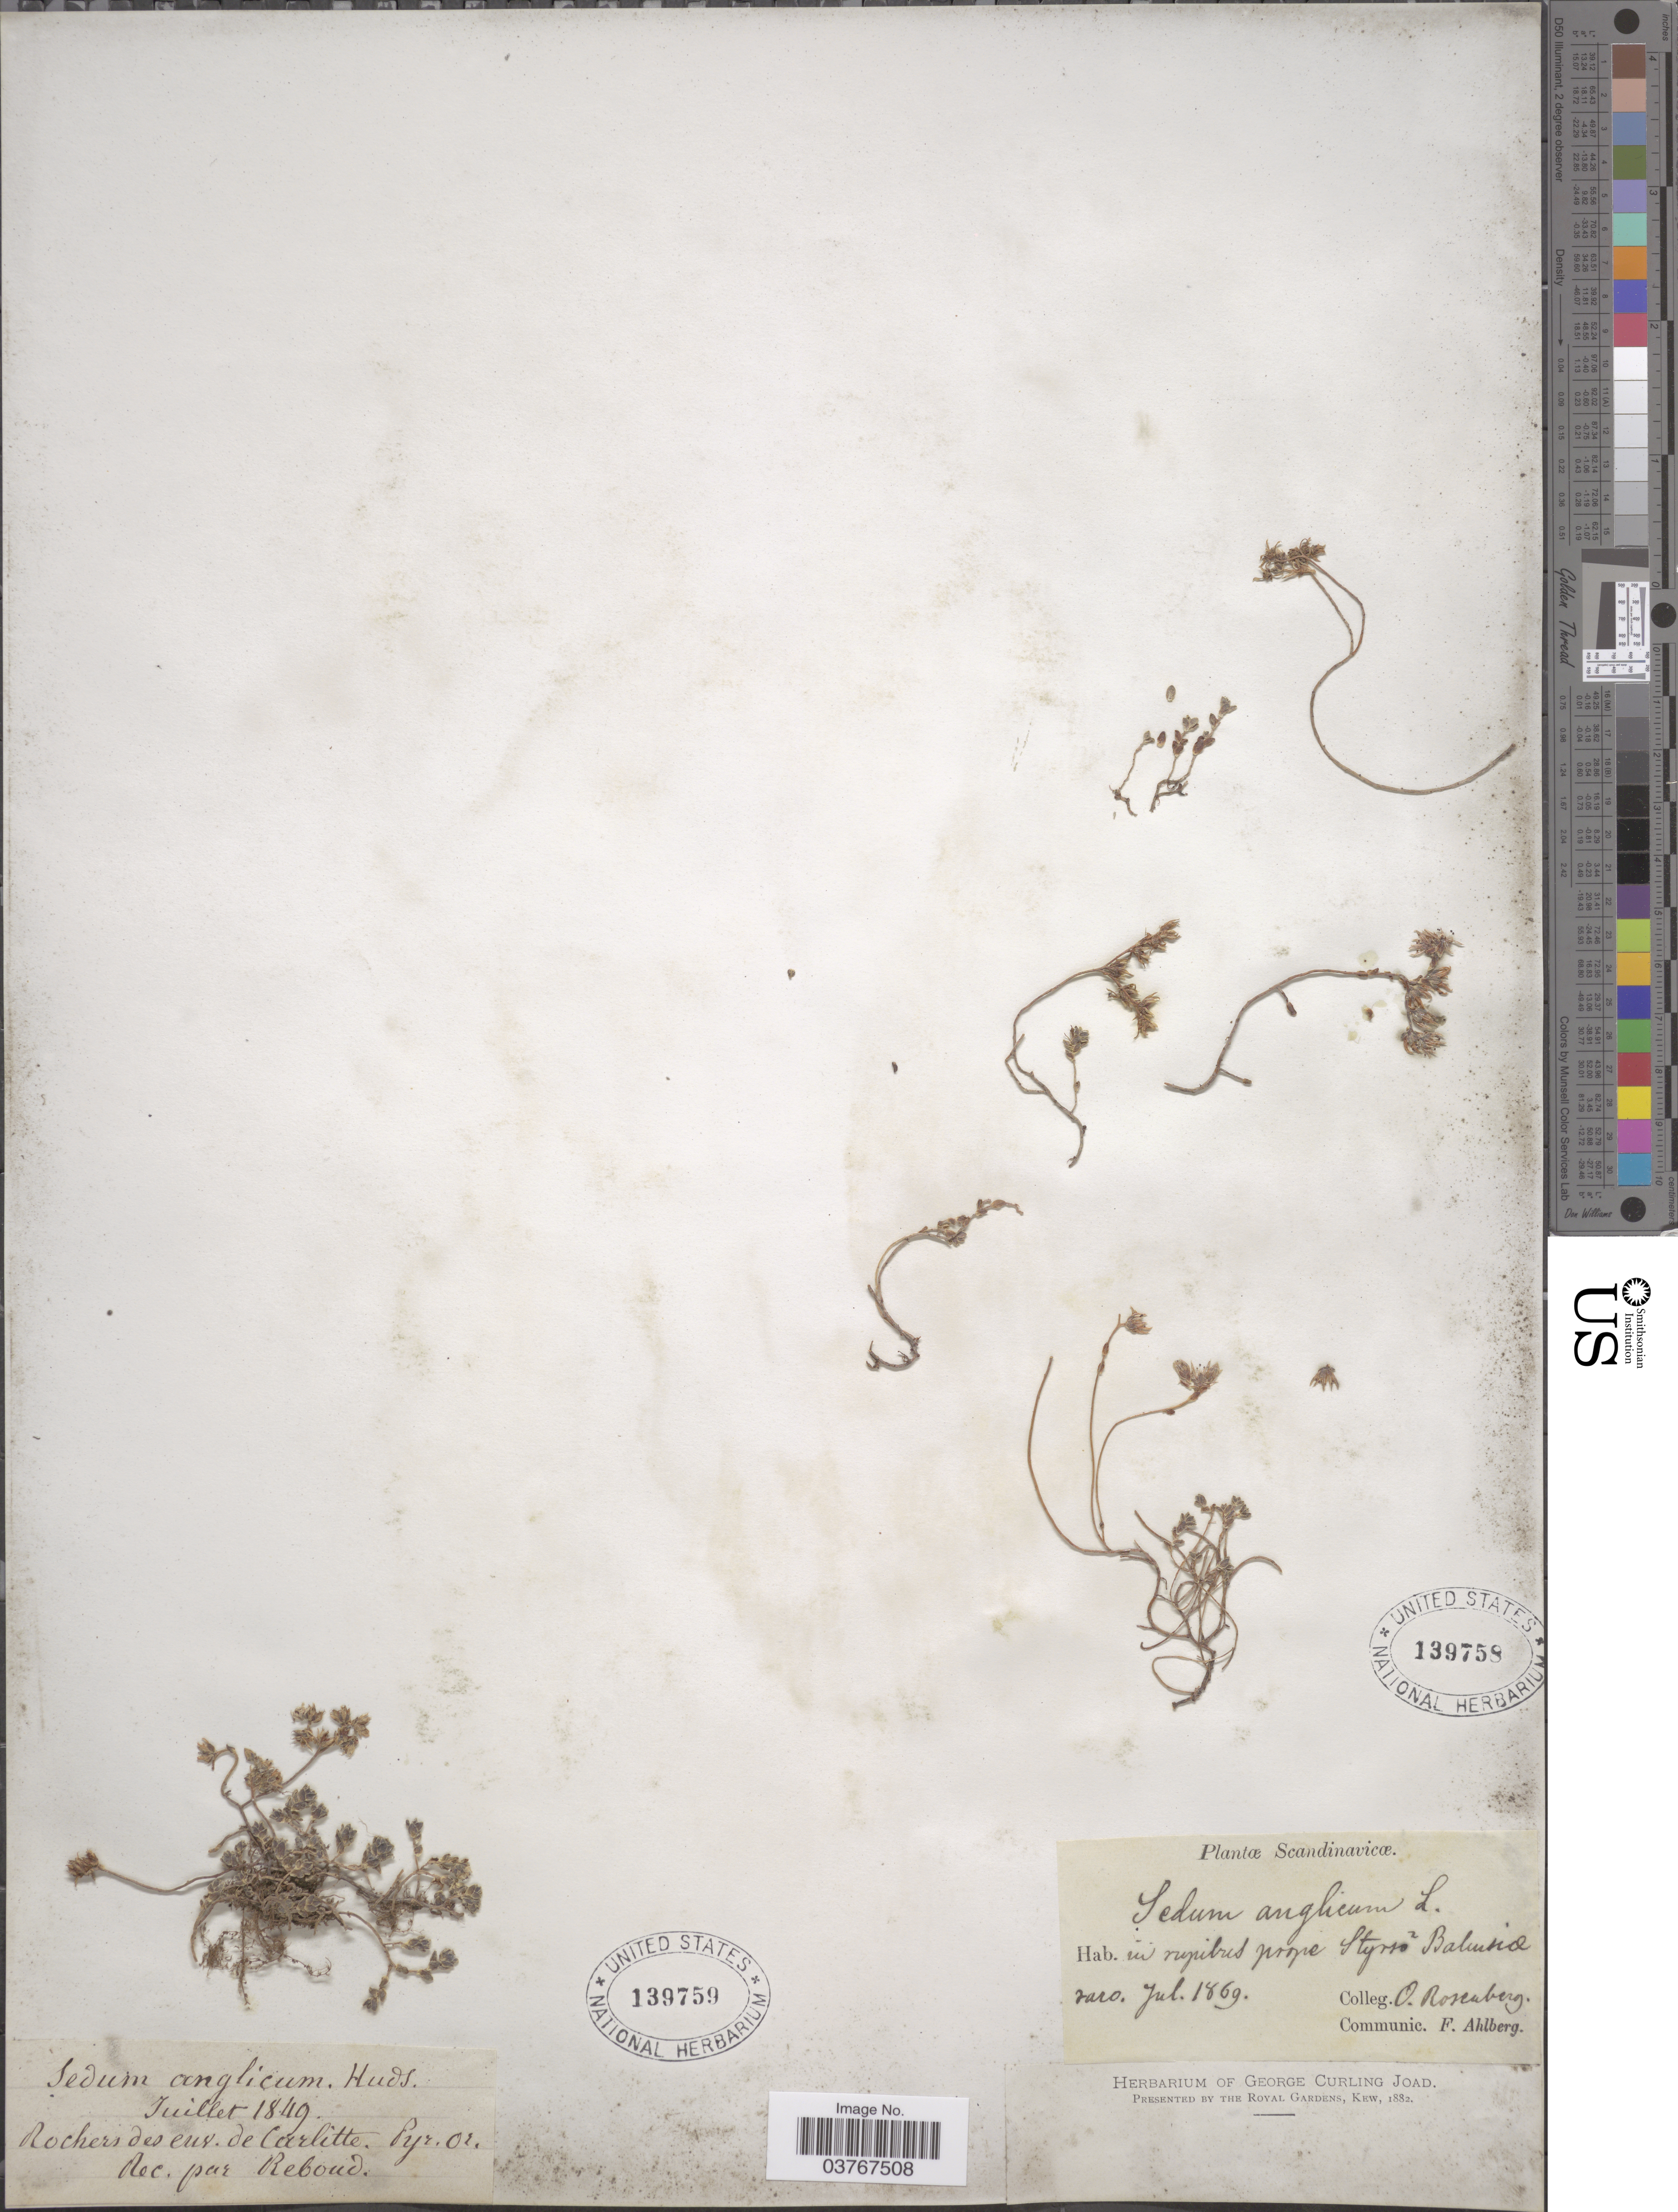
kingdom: Plantae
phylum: Tracheophyta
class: Magnoliopsida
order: Saxifragales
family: Crassulaceae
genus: Sedum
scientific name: Sedum anglicum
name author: Huds.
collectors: O. Rosenberg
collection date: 1869-07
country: Sweden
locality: Scandinaviæ. In rupibus prope Styrsö Balusia.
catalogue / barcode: US 139758-2